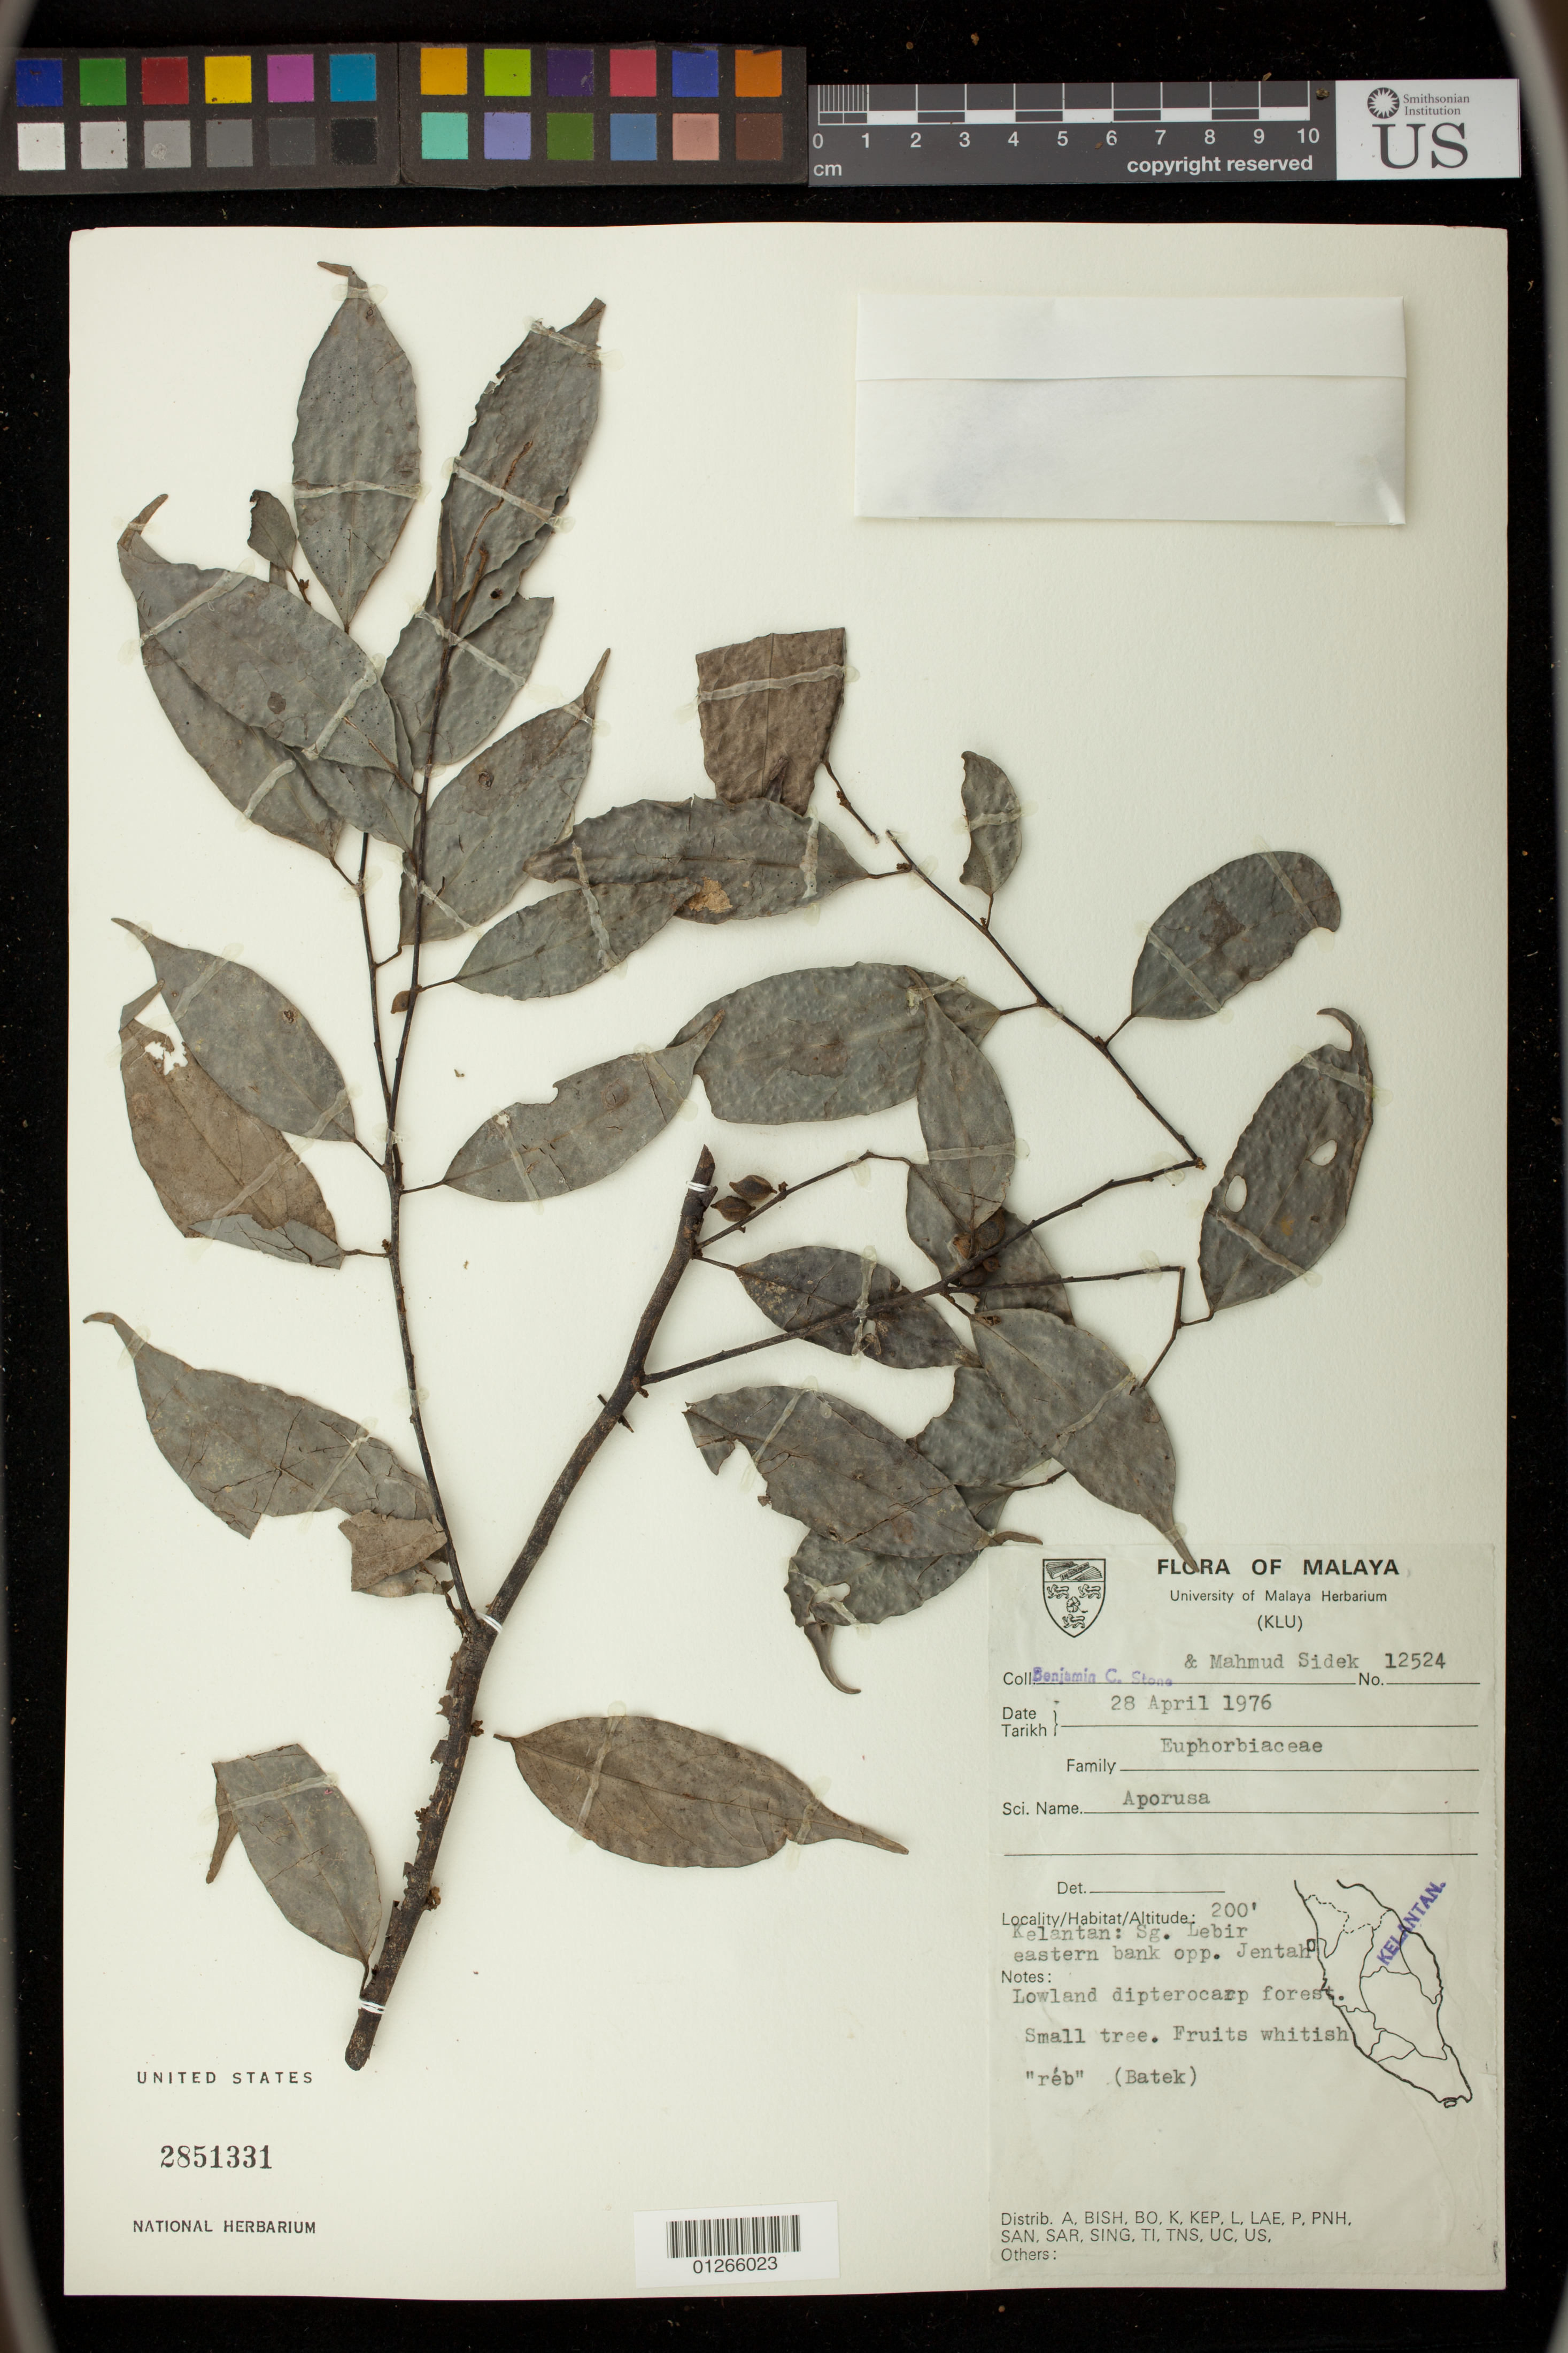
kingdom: Plantae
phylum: Tracheophyta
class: Magnoliopsida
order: Malpighiales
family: Phyllanthaceae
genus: Aporosa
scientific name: Aporosa sp.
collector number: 12524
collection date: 1976-04-28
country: Malaysia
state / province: Kelantan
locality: Sg. Lebir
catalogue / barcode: US 2851331